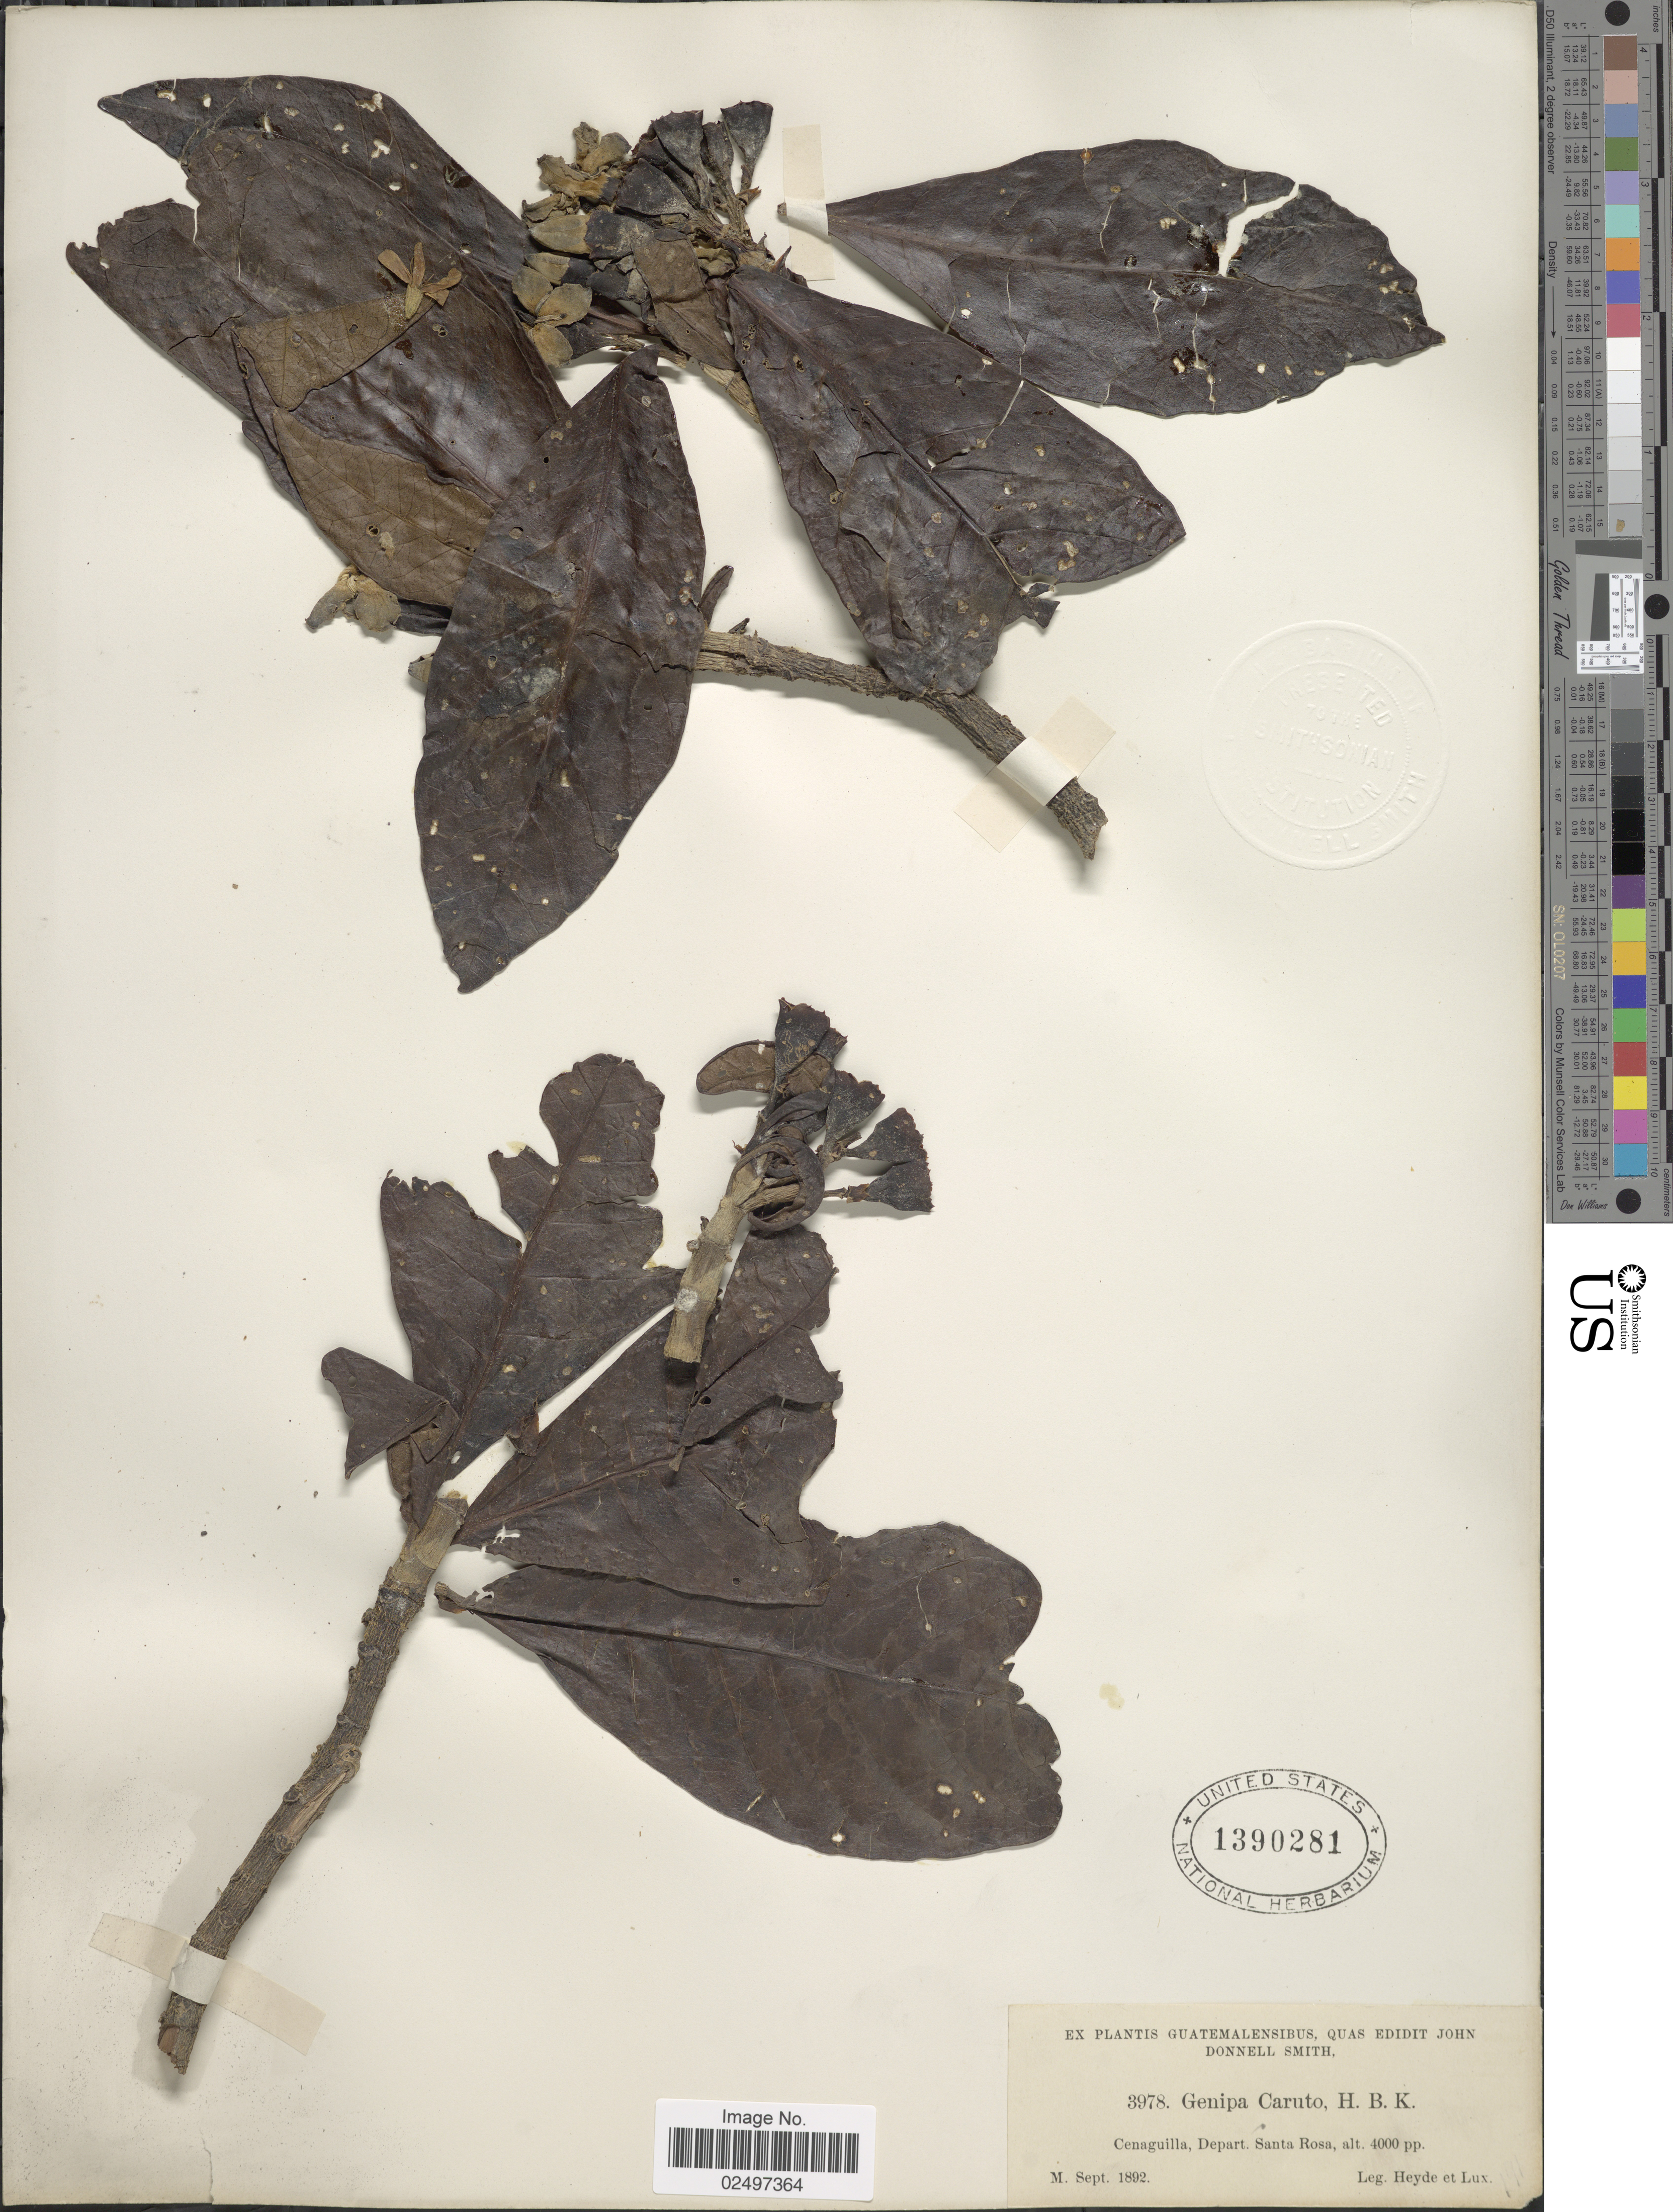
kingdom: Plantae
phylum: Tracheophyta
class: Magnoliopsida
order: Gentianales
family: Rubiaceae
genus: Genipa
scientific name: Genipa americana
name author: L.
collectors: Heyde & Lux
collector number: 3978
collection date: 1892-09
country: Guatemala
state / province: Santa Rosa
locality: Cenaguilla, Depart. Santa Rosa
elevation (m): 1219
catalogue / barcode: US 1390281